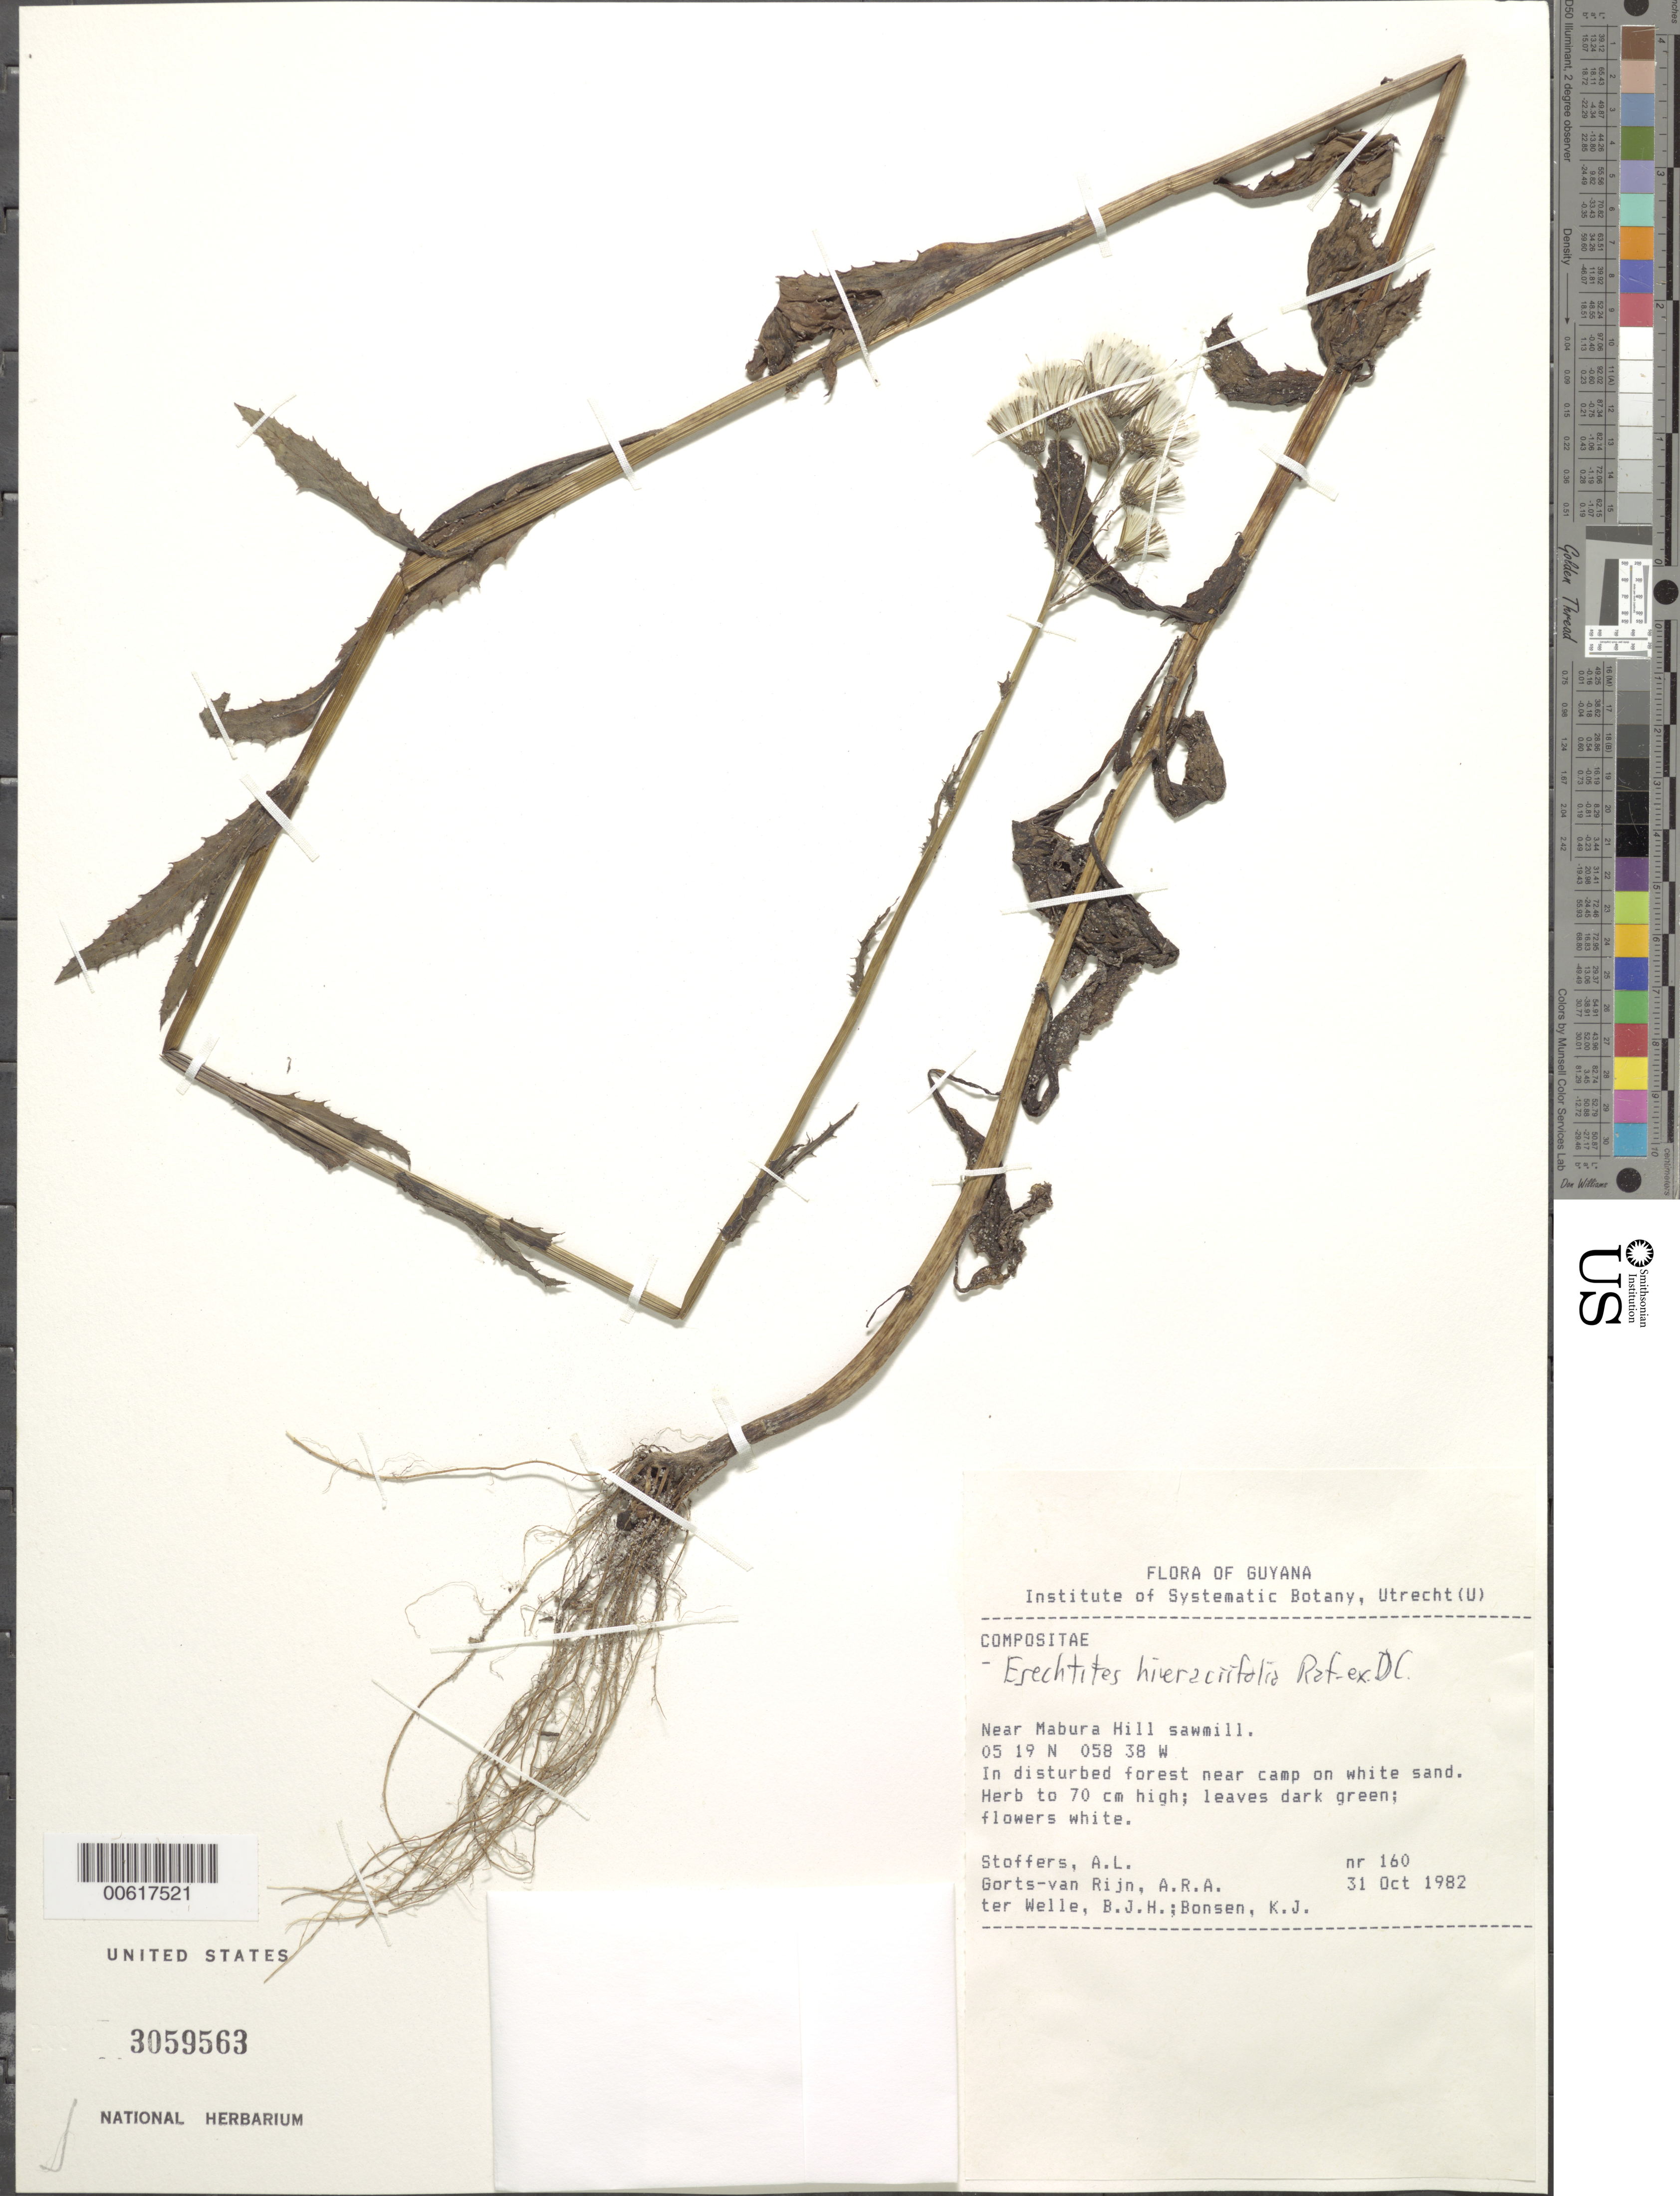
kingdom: Plantae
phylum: Tracheophyta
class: Magnoliopsida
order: Asterales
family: Asteraceae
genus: Erechtites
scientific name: Erechtites hieraciifolius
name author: (L.) Raf. ex DC.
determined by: Robinson, Harold E., (US)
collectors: A. Stoffers, A. .R. A. Görts-van Rijn, B. Welle & K. Bonsen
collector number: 160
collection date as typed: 31-Oct-82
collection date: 1982-10-31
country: Guyana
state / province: U. Demerara-Berbice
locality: Mabura Hill, near sawmill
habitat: Disturbed forest on white sand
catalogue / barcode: US 3059563